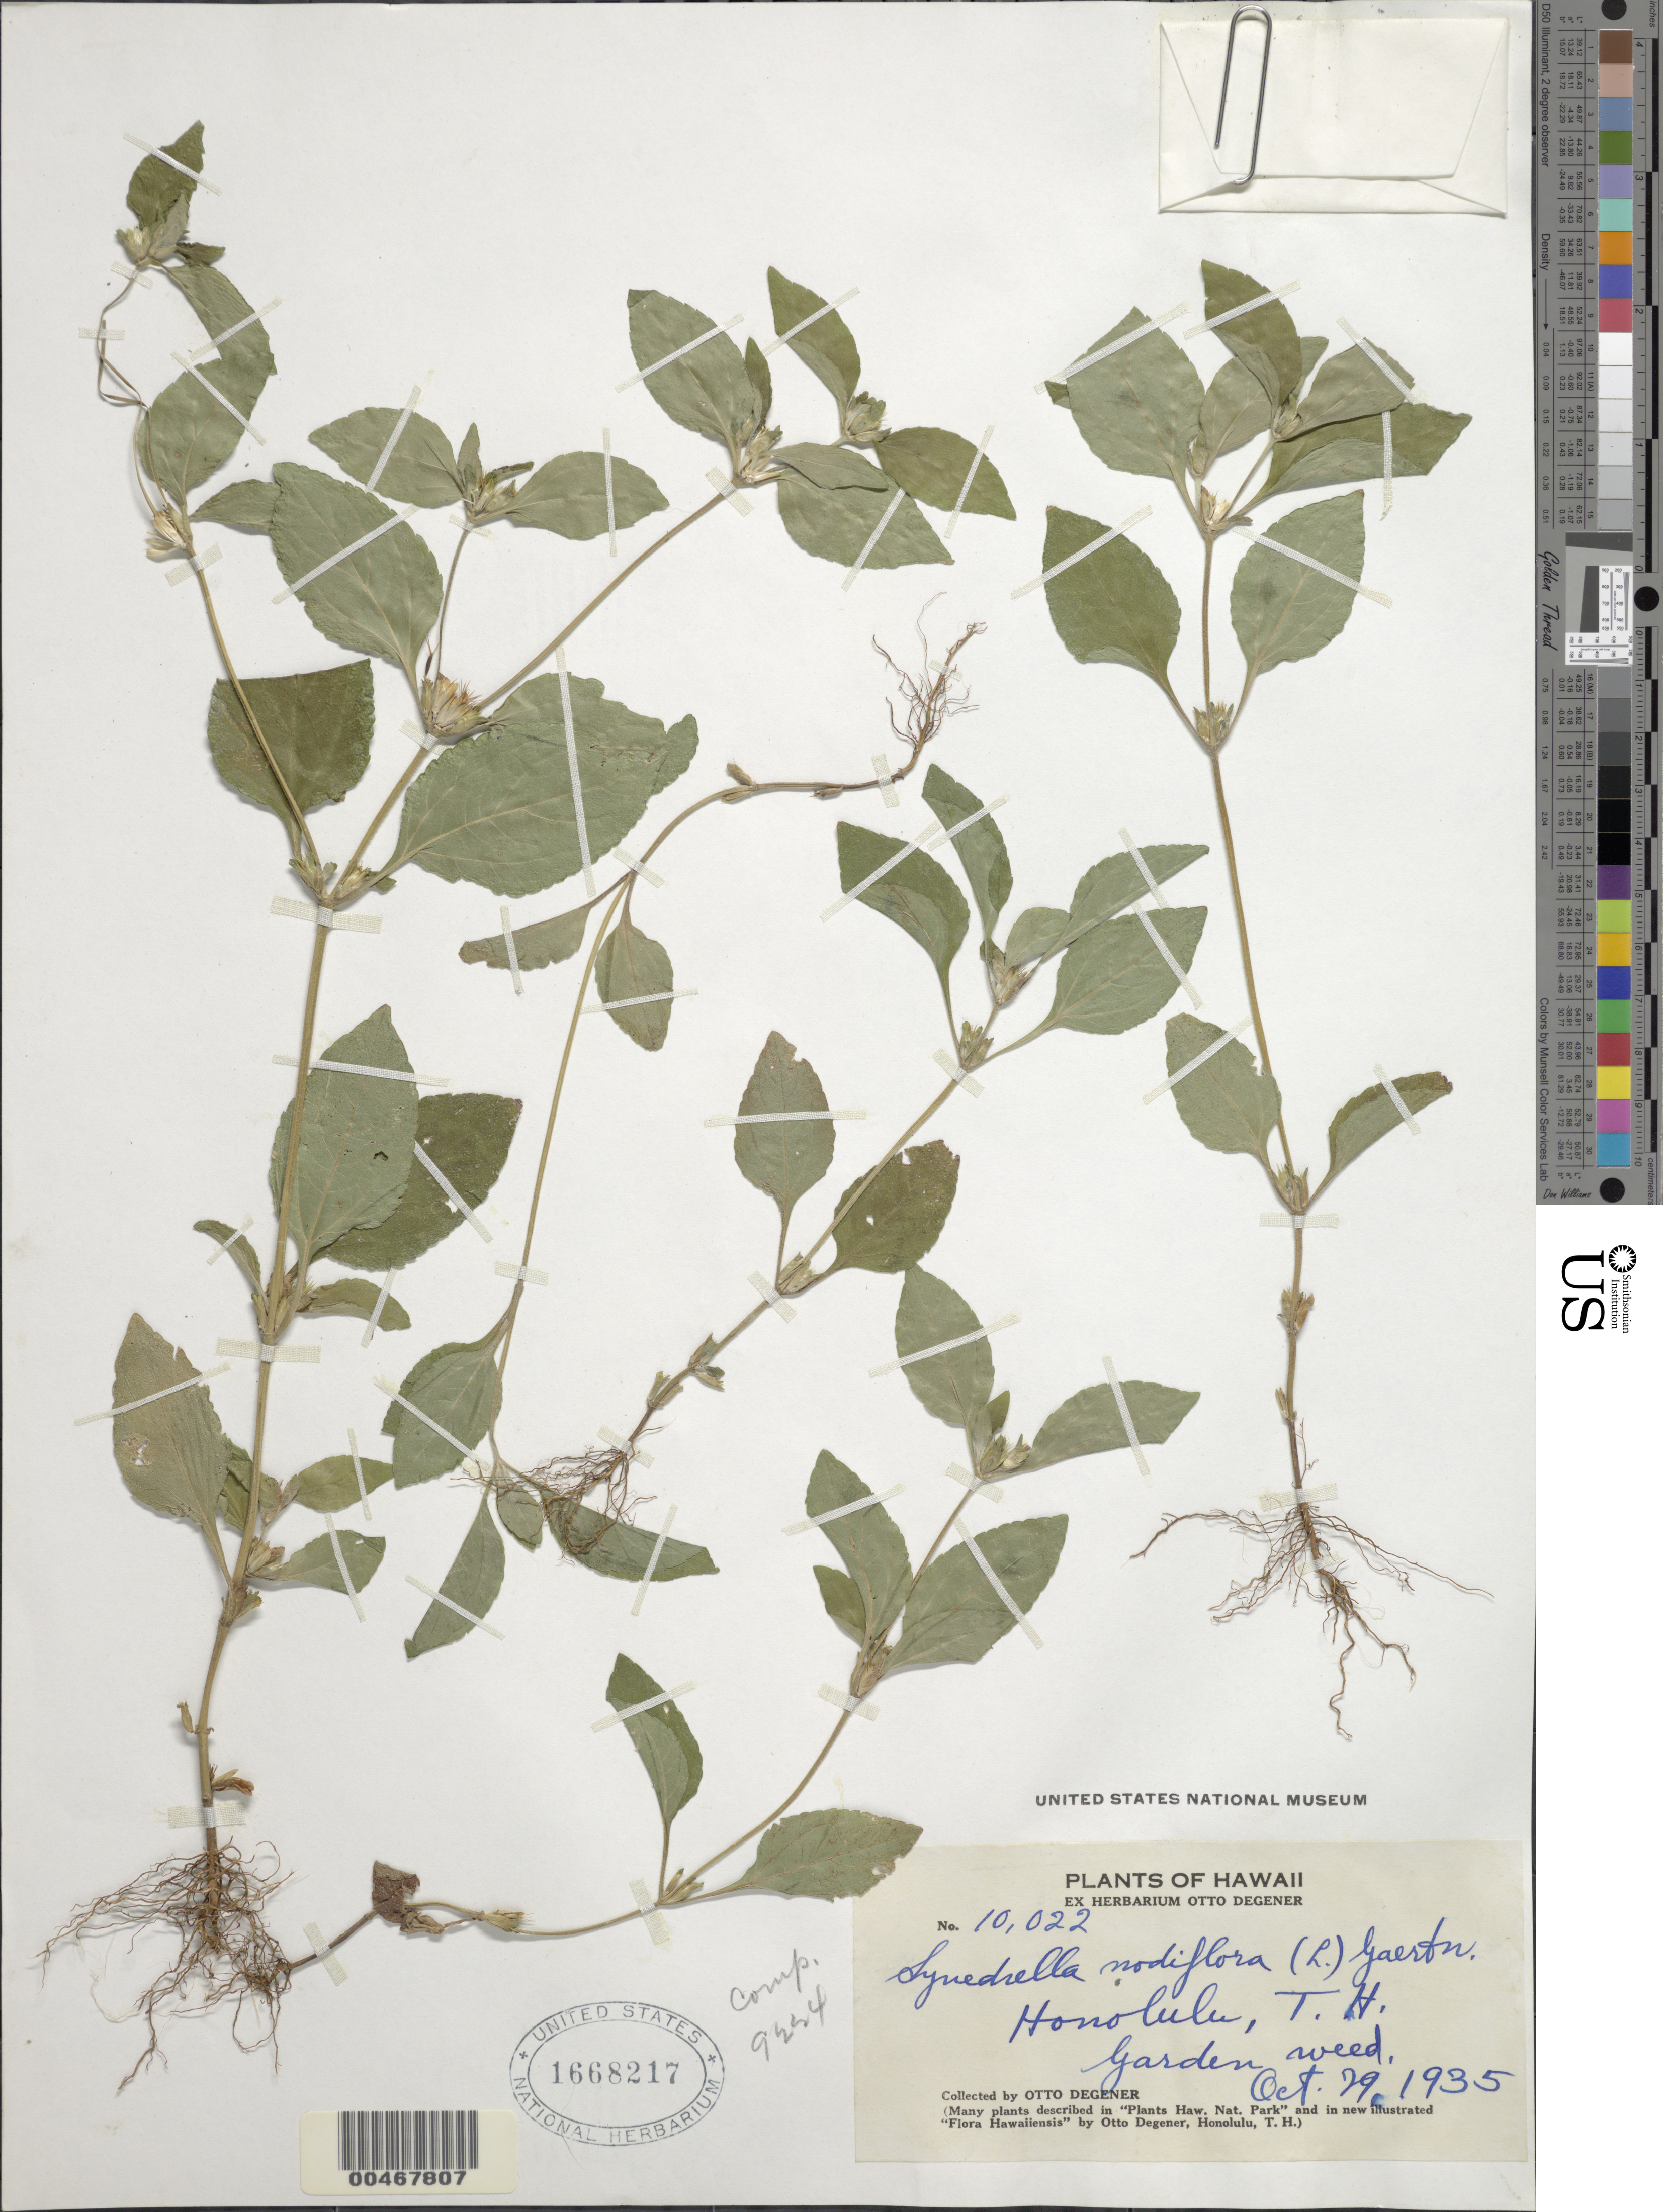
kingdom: Plantae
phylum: Tracheophyta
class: Magnoliopsida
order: Asterales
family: Asteraceae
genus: Synedrella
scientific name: Synedrella nodiflora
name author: (L.) Gaertn.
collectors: O. Degener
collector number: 10022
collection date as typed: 29 Oct 1935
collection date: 1935-10-29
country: United States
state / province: Hawaii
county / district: Honolulu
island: Oahu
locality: Honolulu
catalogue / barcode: US 1668217